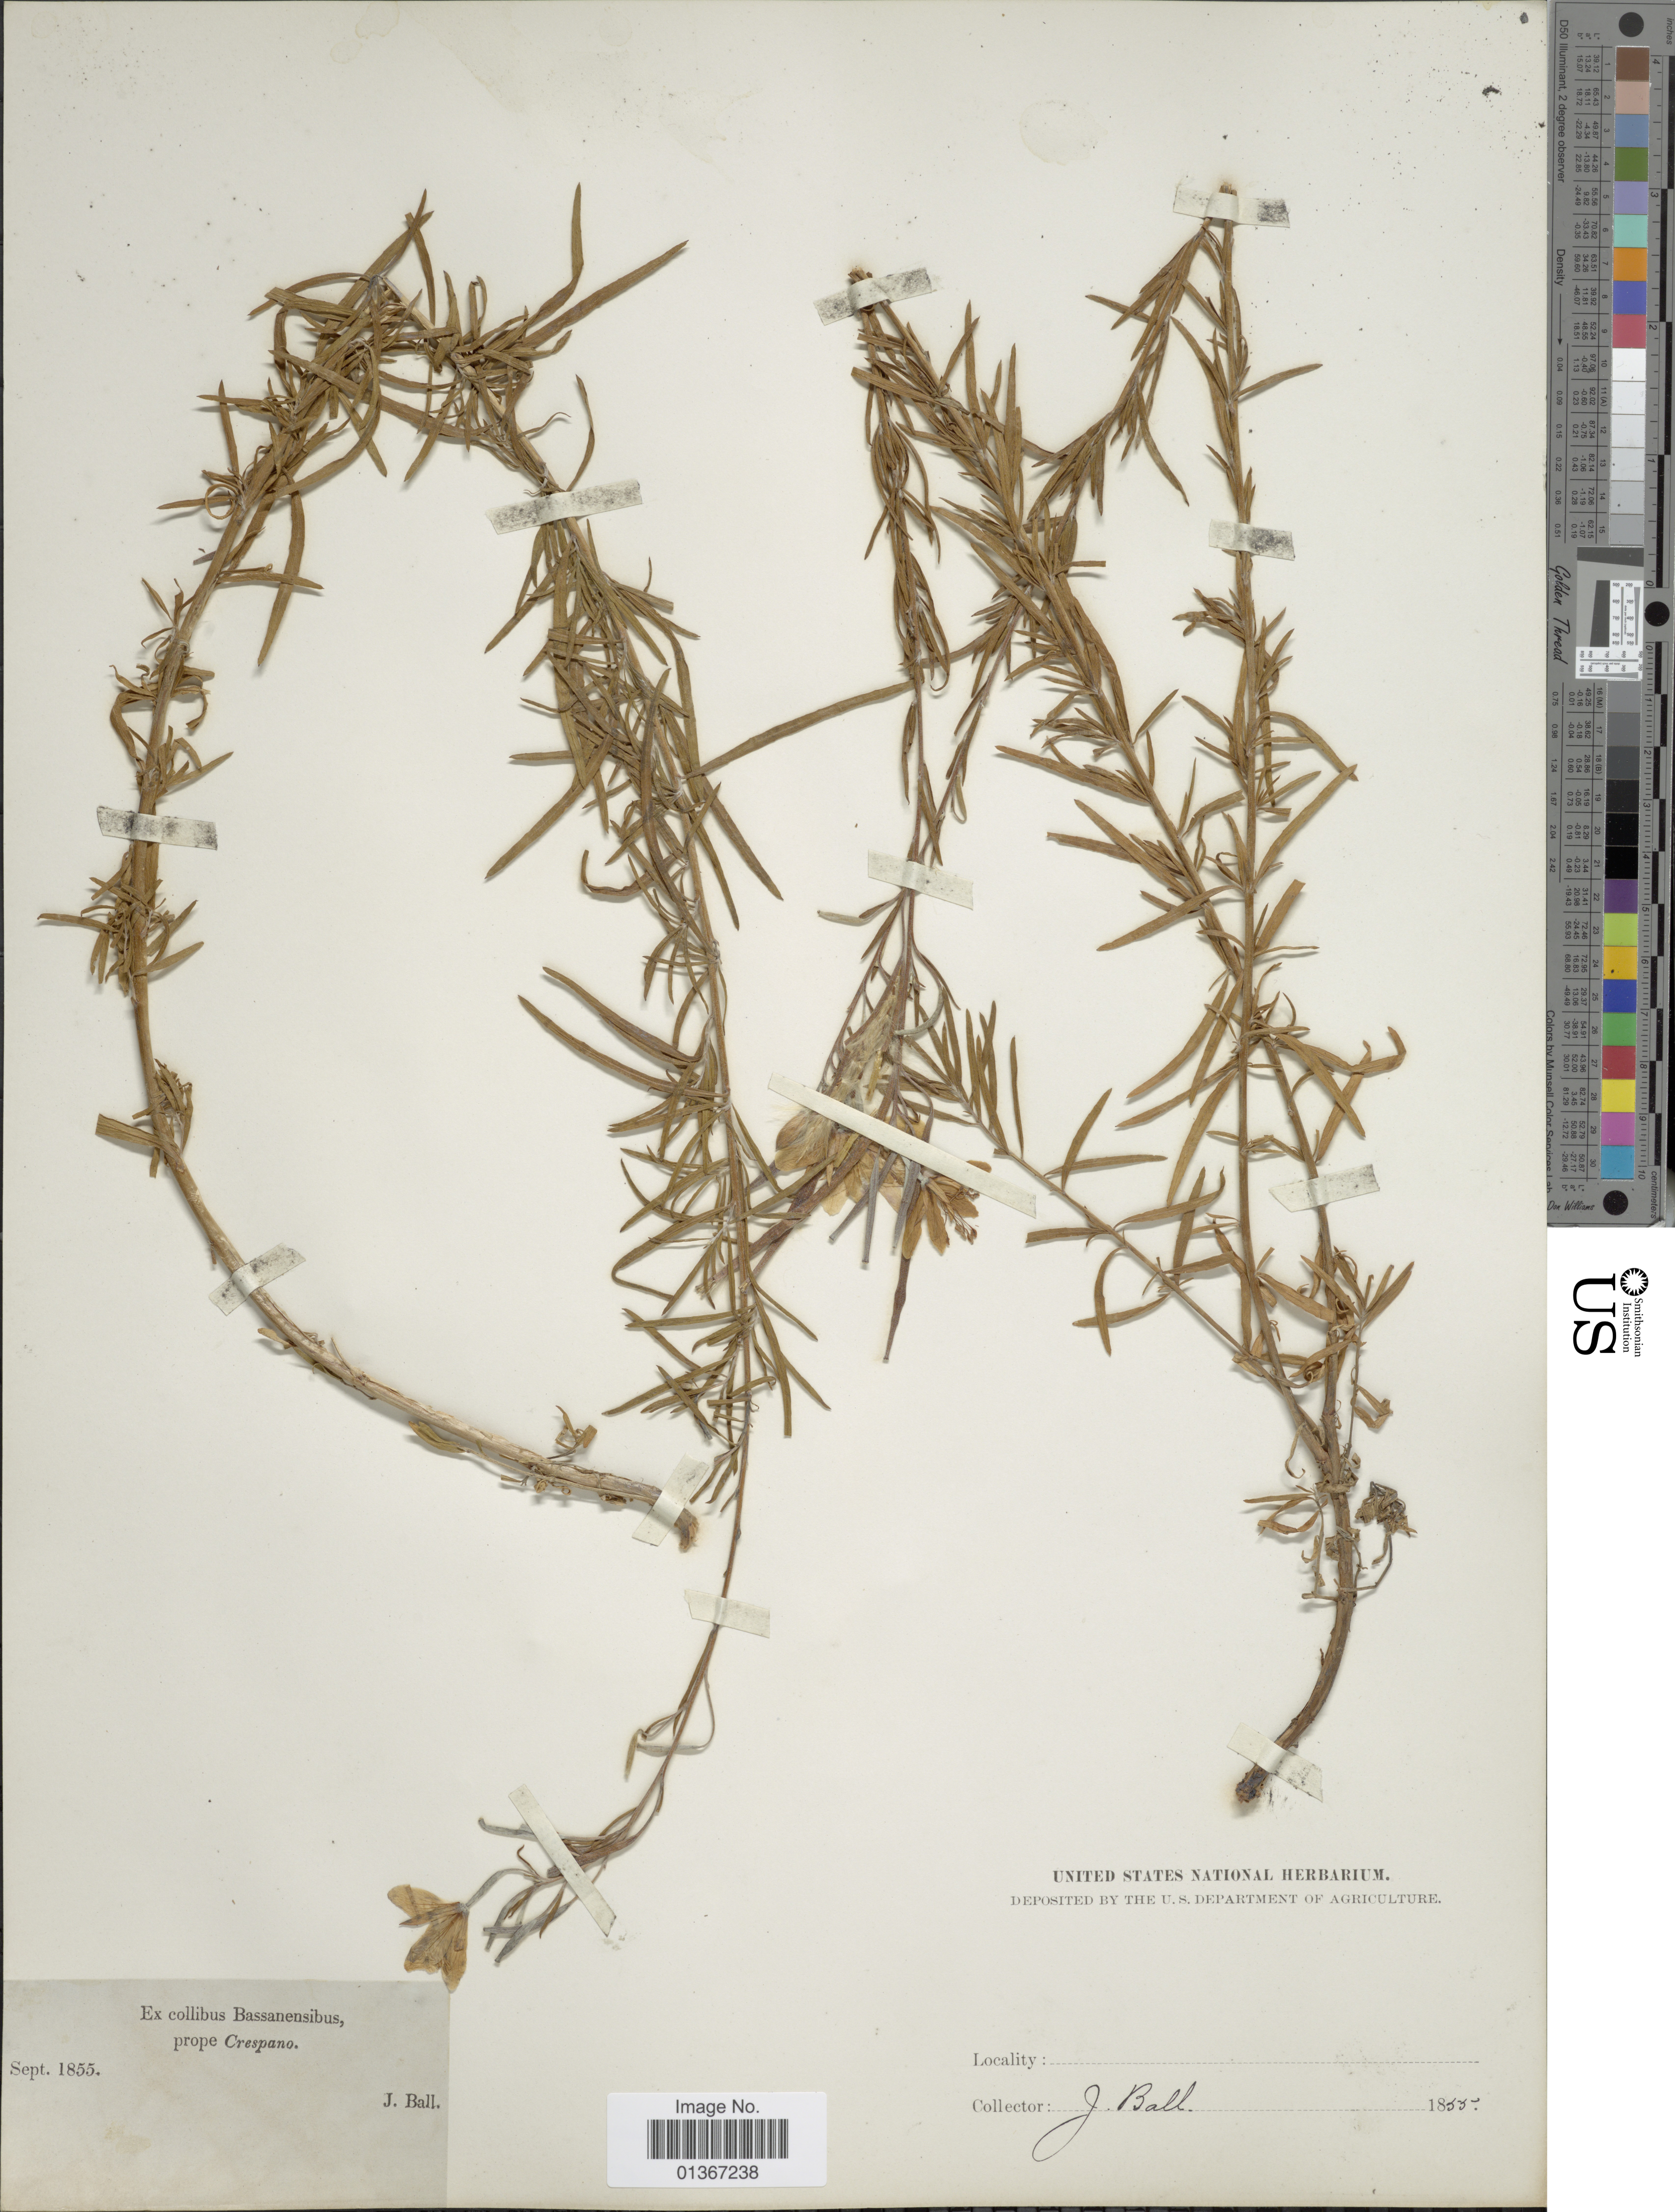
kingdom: Plantae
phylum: Tracheophyta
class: Magnoliopsida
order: Myrtales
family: Onagraceae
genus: Epilobium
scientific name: Epilobium sp.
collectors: J. Ball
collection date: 1855-09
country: Italy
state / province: Veneto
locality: Ex collibus Bassanensibus, prope Crespano.